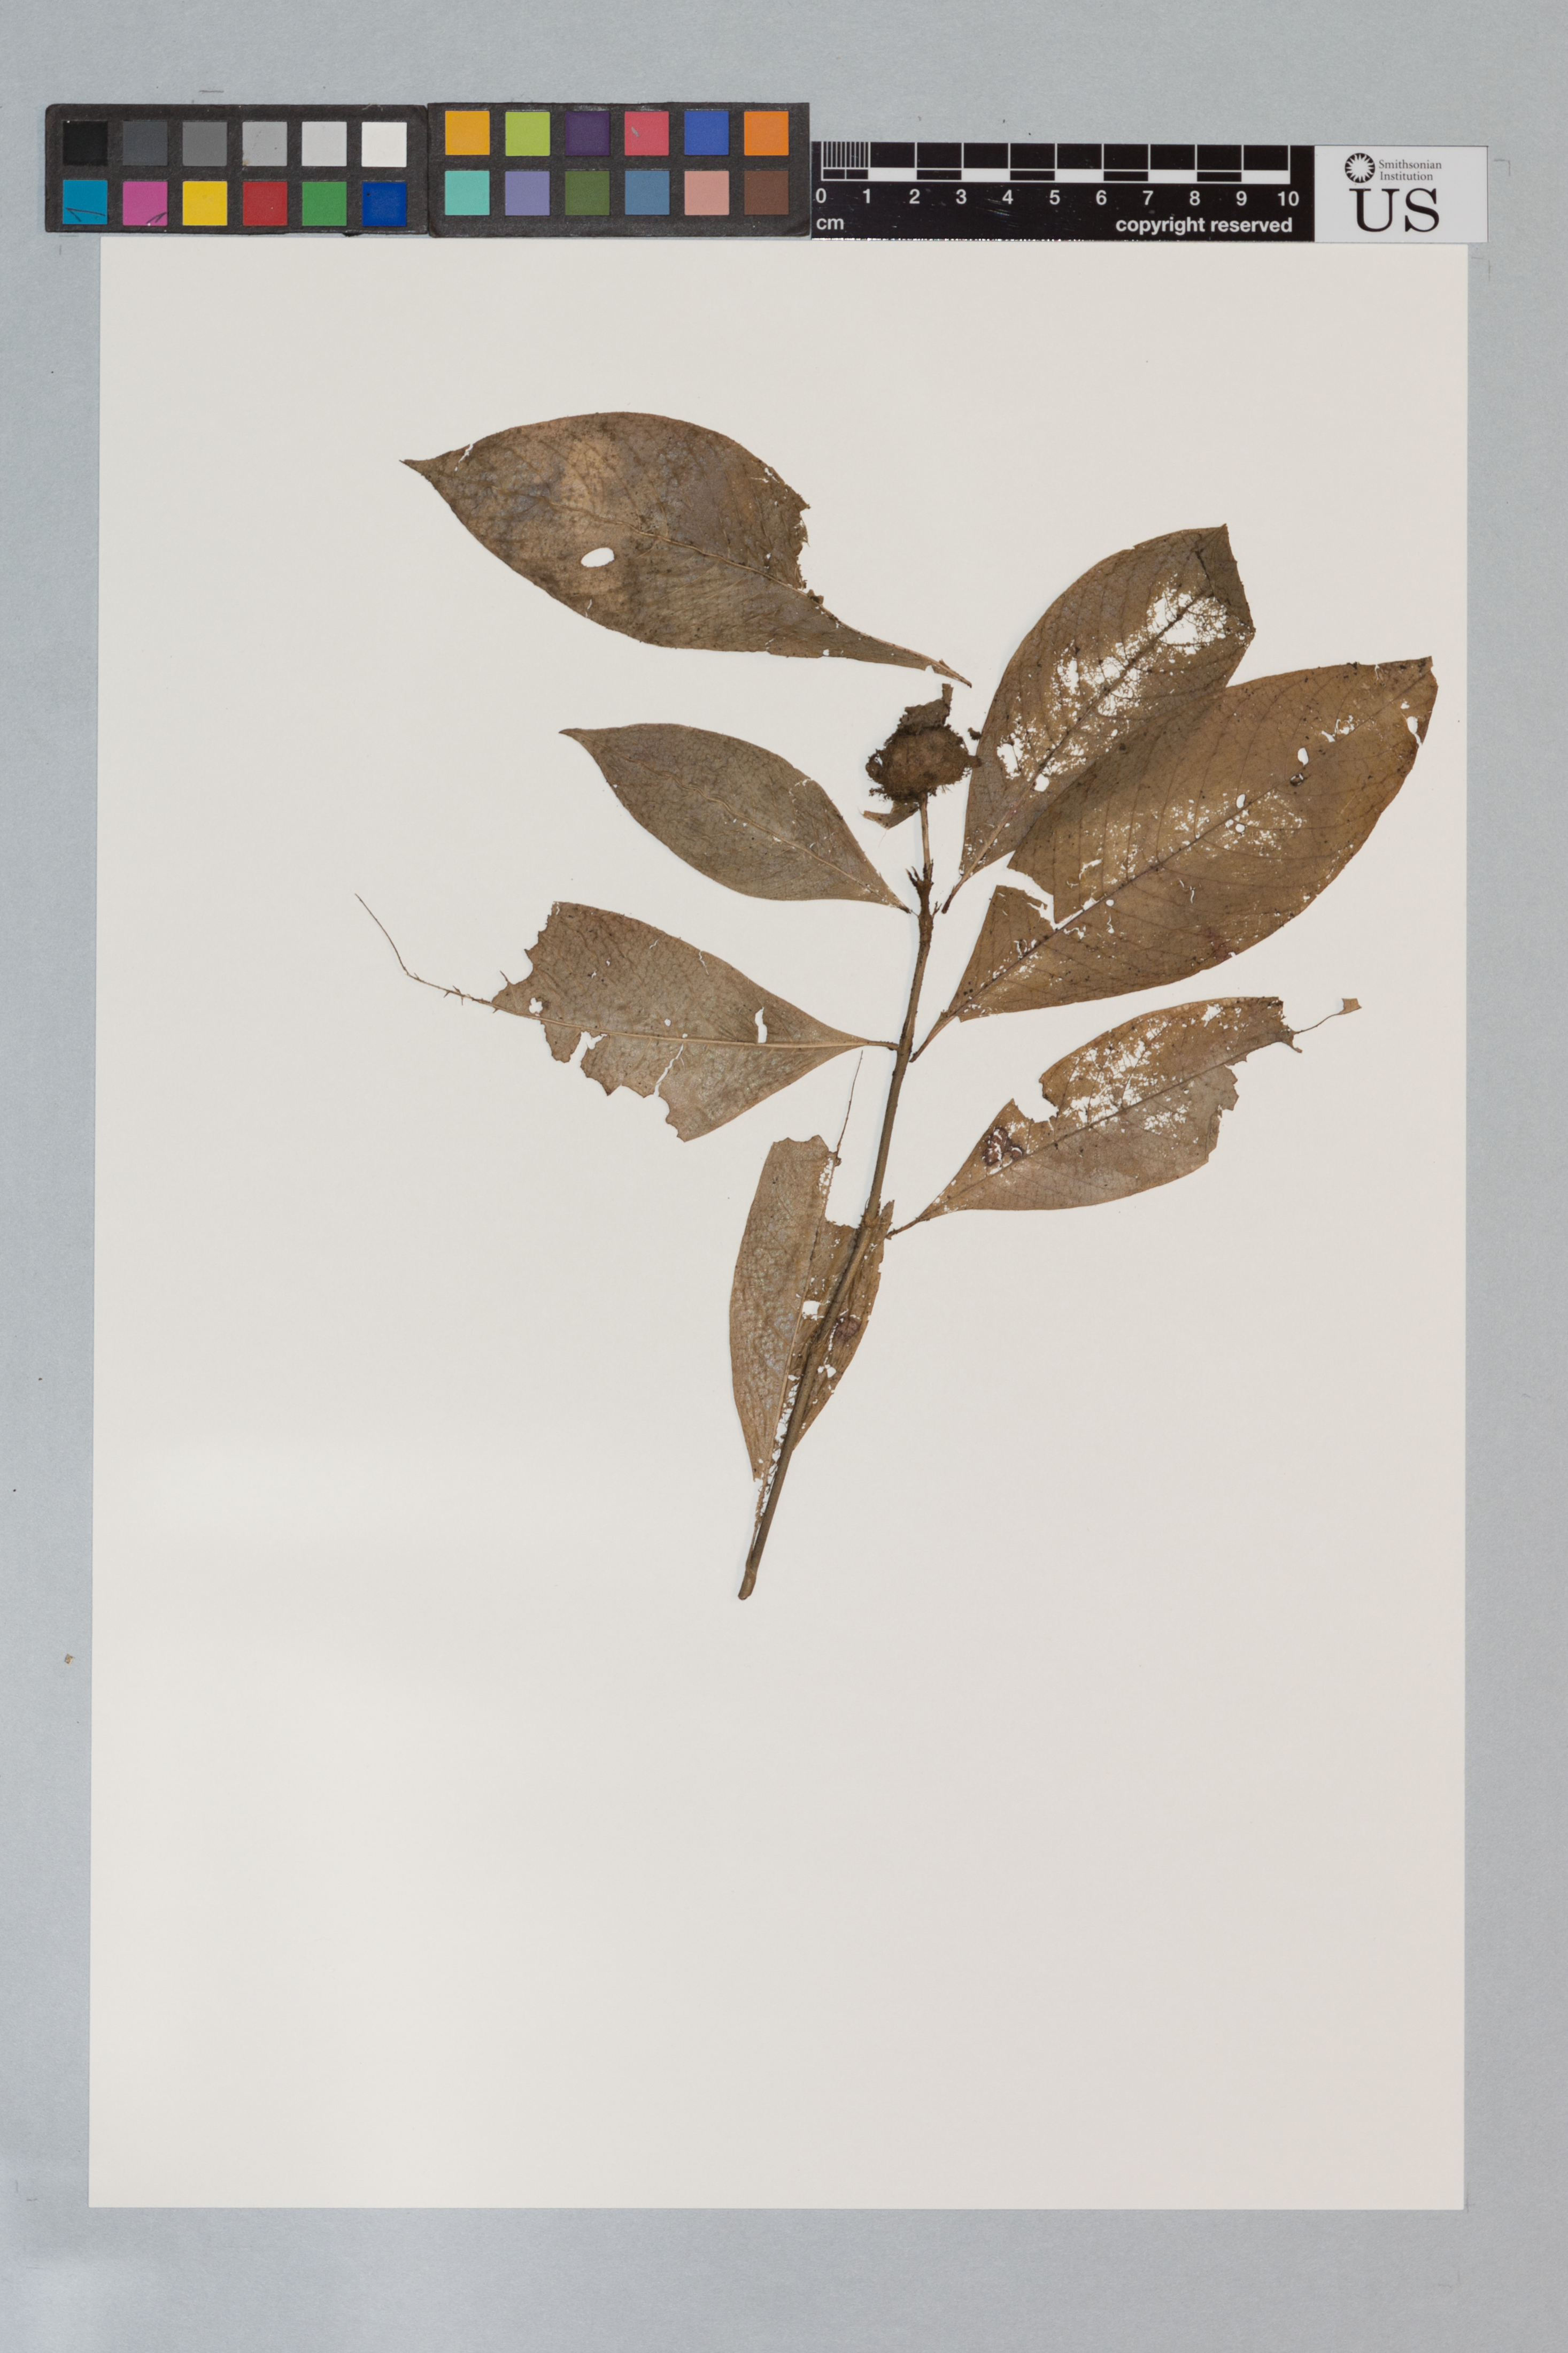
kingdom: Plantae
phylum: Tracheophyta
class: Magnoliopsida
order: Gentianales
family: Rubiaceae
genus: Psychotria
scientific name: Psychotria bracteocardia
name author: (DC.) Müll. Arg.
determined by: Taylor, Charlotte M.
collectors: H. D. Clarke & T. McPherson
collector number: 1738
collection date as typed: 27 May 1996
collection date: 1996-05-27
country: Guyana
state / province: U. Takutu-U. Essequibo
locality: Sand Creek Village; savanna N of village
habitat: Dense forest on brown sandy clay, with Bombacaceae, Ficus & Aspidosperma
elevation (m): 100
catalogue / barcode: US 3385021